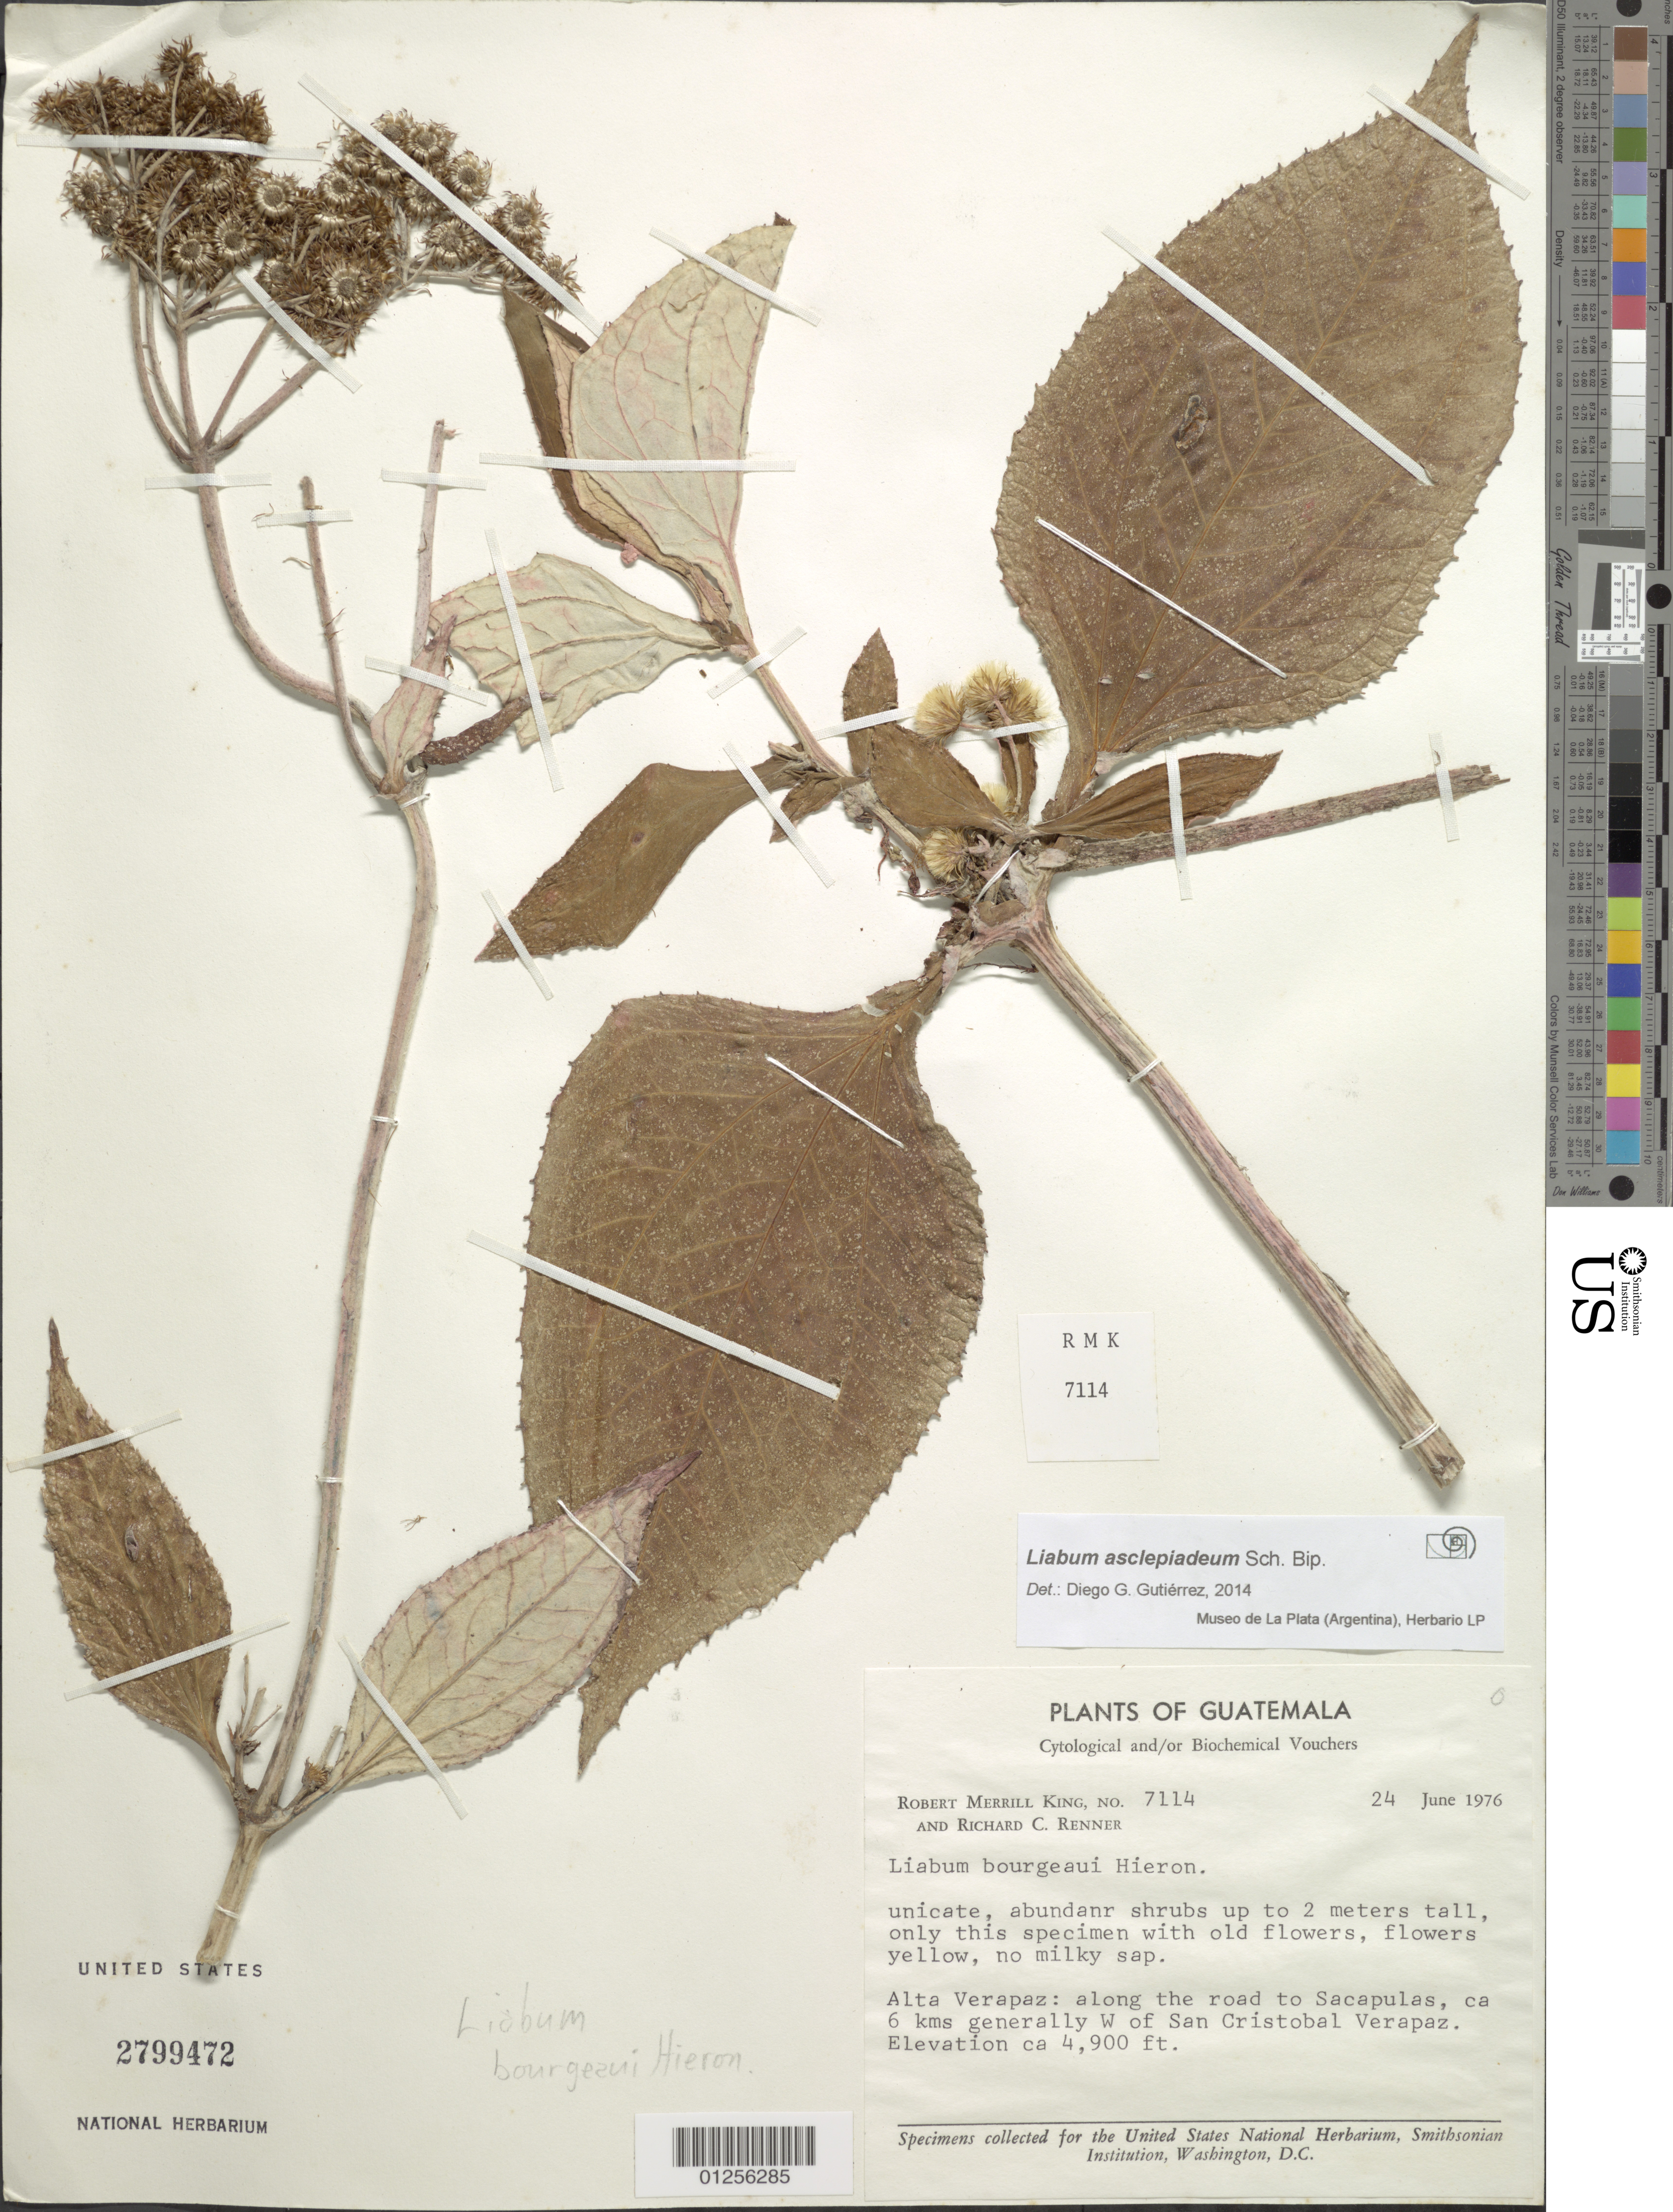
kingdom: Plantae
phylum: Tracheophyta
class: Magnoliopsida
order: Asterales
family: Asteraceae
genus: Liabum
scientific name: Liabum asclepiadeum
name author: Sch. Bip.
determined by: Gutierrez, D. G.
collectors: R. M. King & R. C. Renner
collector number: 7114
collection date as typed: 24 June 1976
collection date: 1976-06-24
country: Guatemala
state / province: Alta Verapaz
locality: Sacapulas, along road to, ca 6 kms generally W of San Cristobal Verapaz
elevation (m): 1494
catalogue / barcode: US 2799472